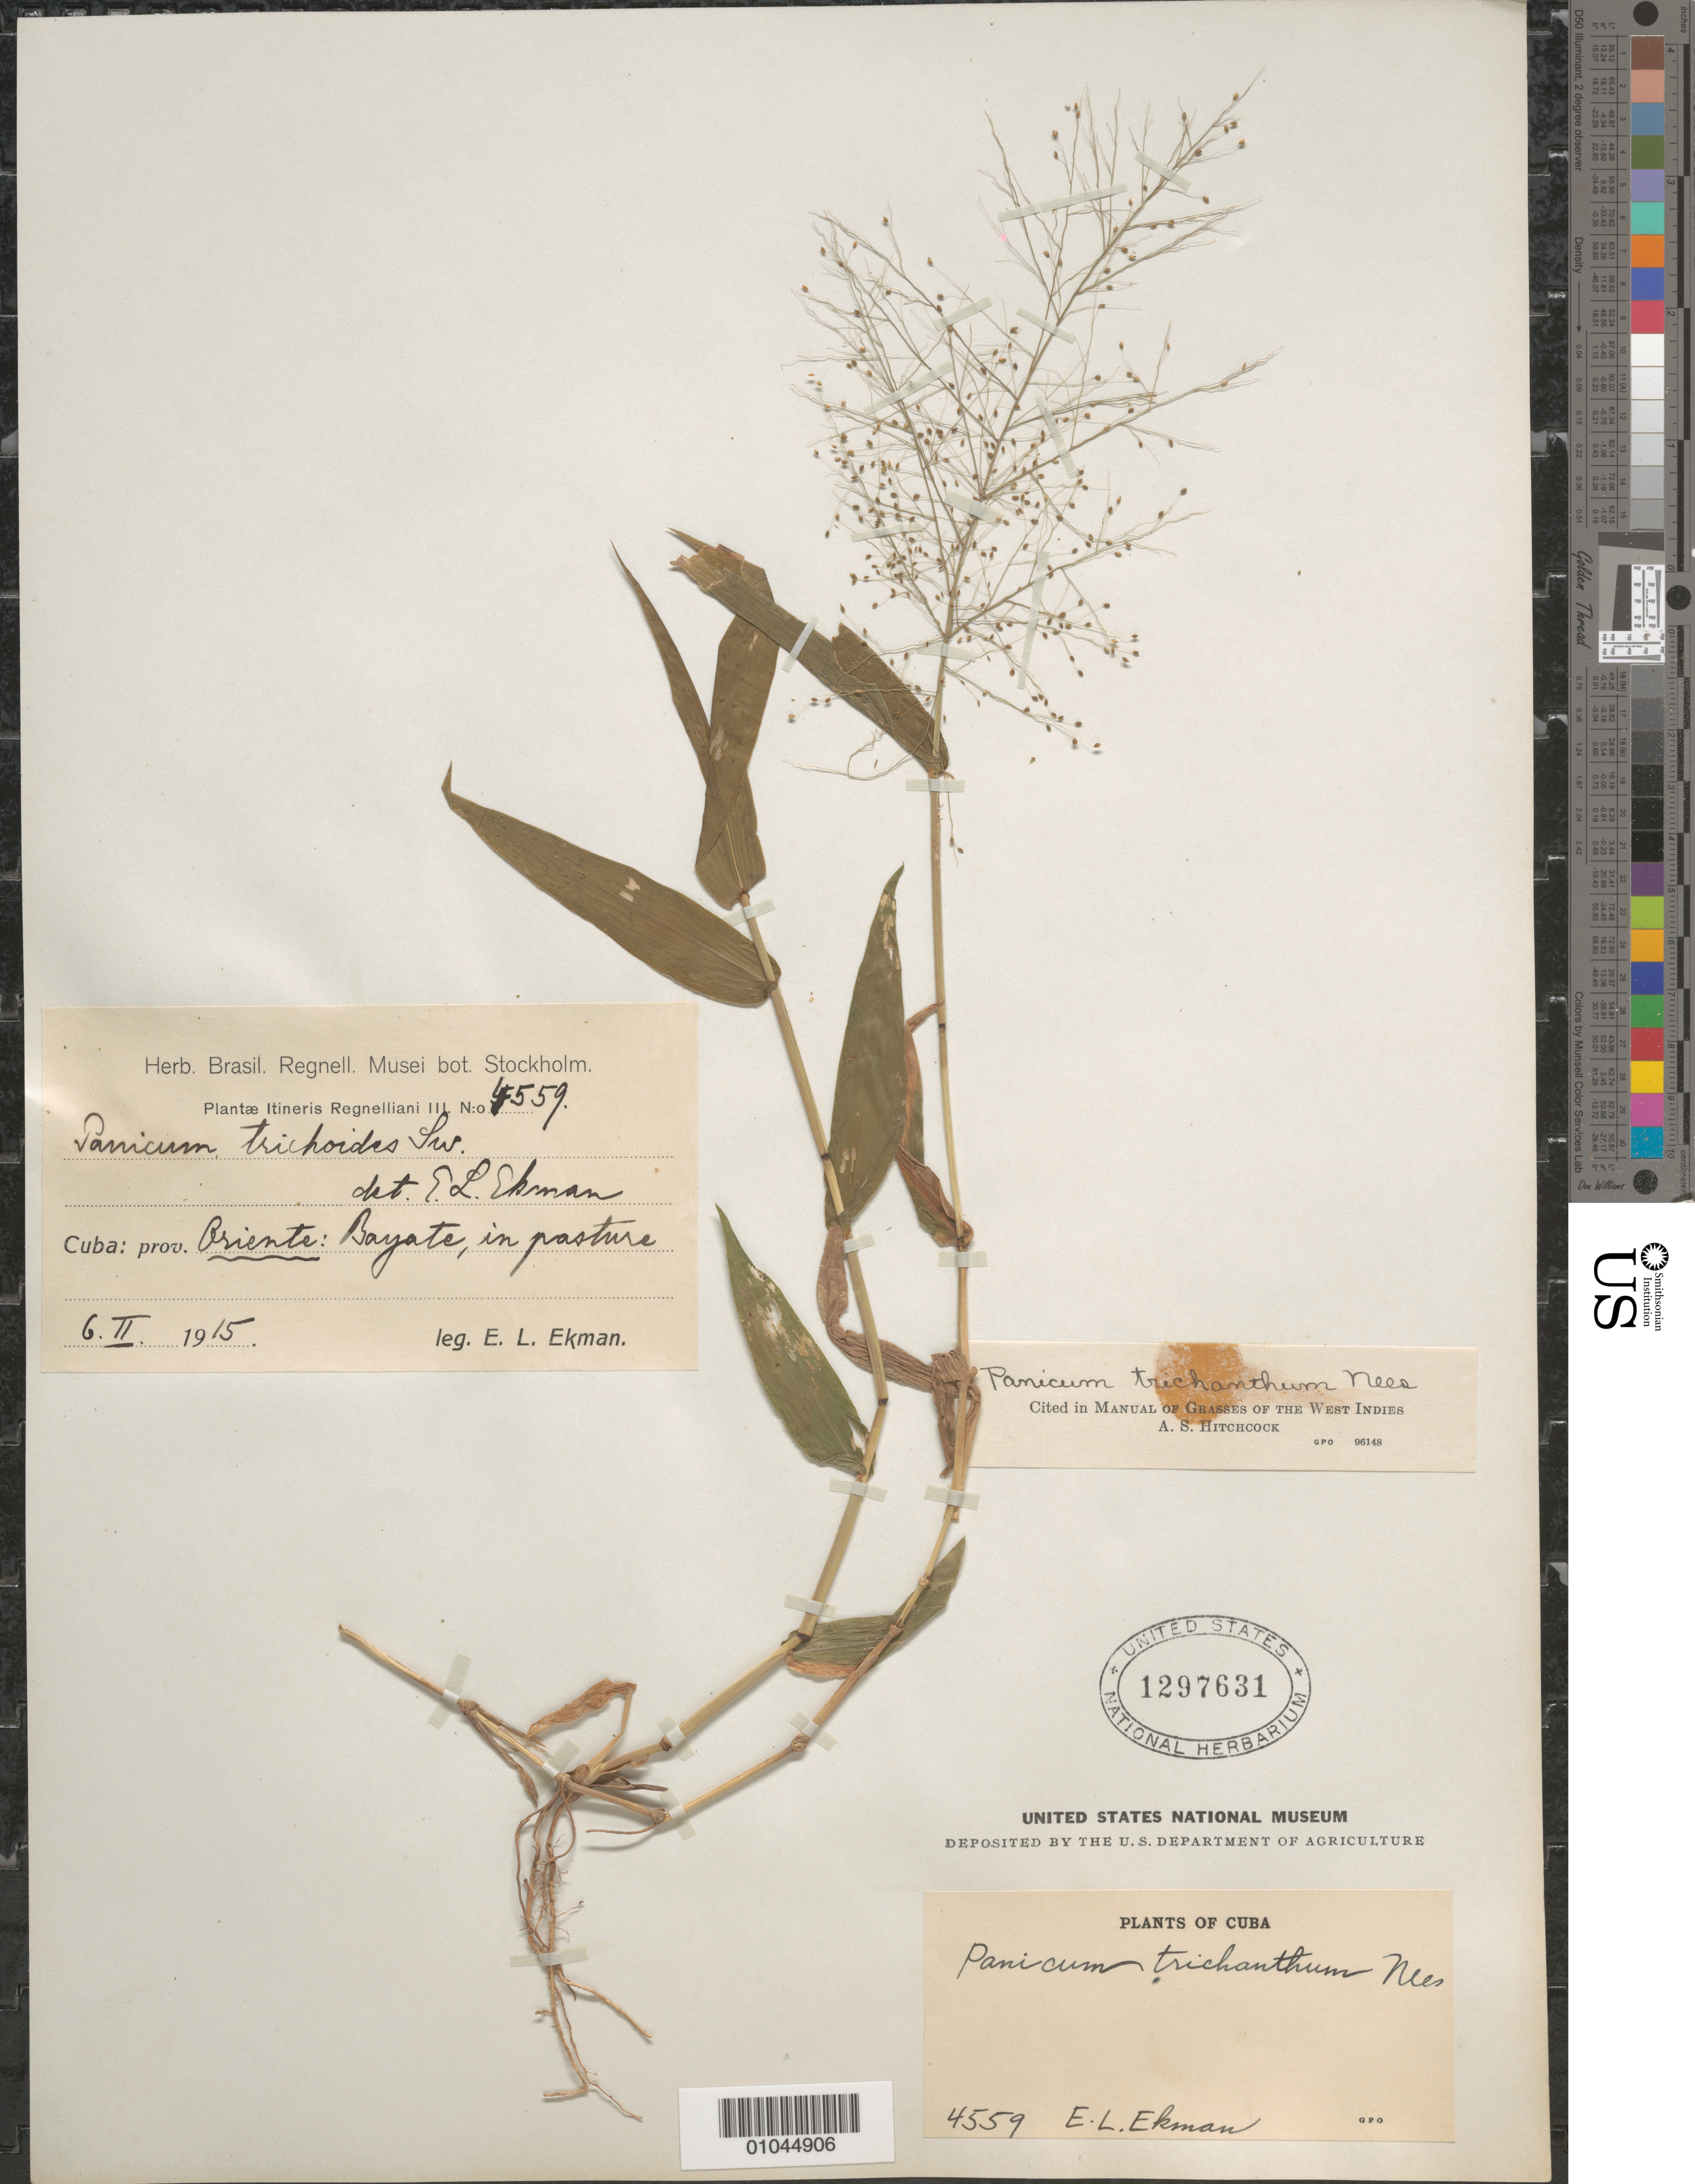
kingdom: Plantae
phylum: Tracheophyta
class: Liliopsida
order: Poales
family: Poaceae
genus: Panicum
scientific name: Panicum trichanthum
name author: Nees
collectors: E. L. Ekman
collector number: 4559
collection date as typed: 06 Feb 1915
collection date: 1915-02-06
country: Cuba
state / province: Oriente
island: Cuba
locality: Bayate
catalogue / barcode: US 1297631